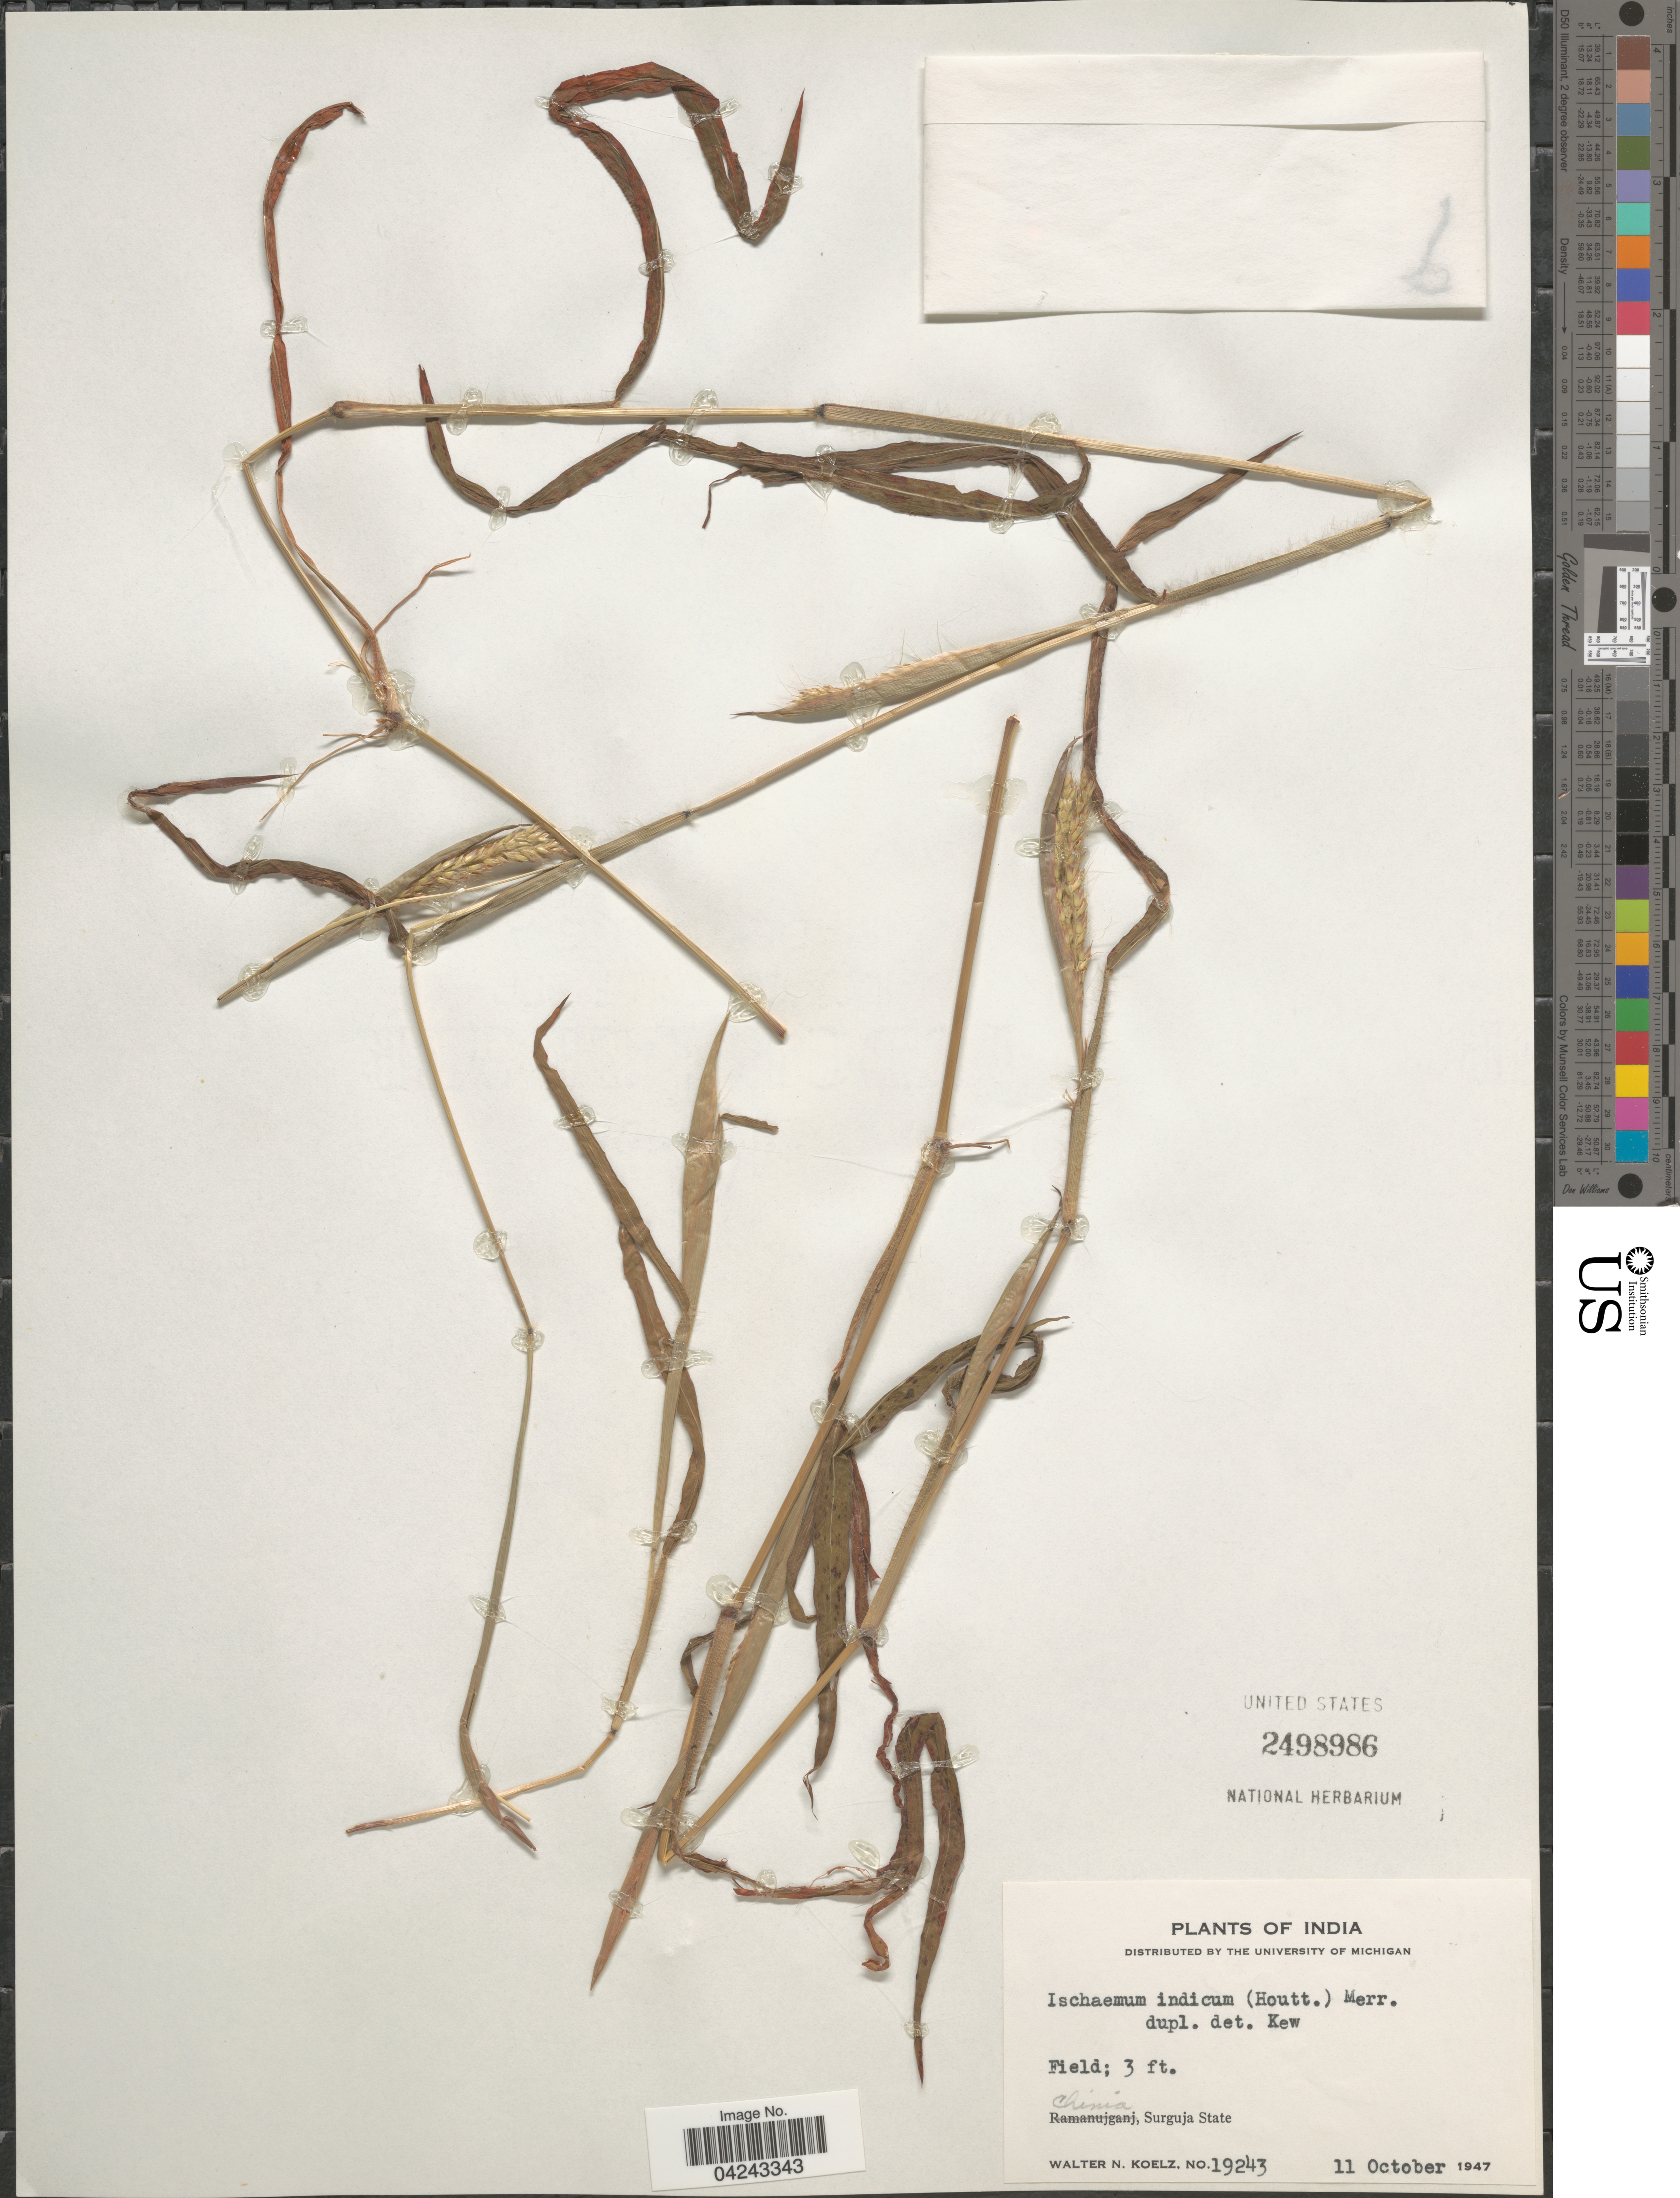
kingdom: Plantae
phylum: Tracheophyta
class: Liliopsida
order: Poales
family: Poaceae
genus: Ischaemum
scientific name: Ischaemum ciliare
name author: Retz.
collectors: W. N. Koelz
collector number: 19243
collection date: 1947-10-11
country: India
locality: Chiria, Surguja State.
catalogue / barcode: US 2498986